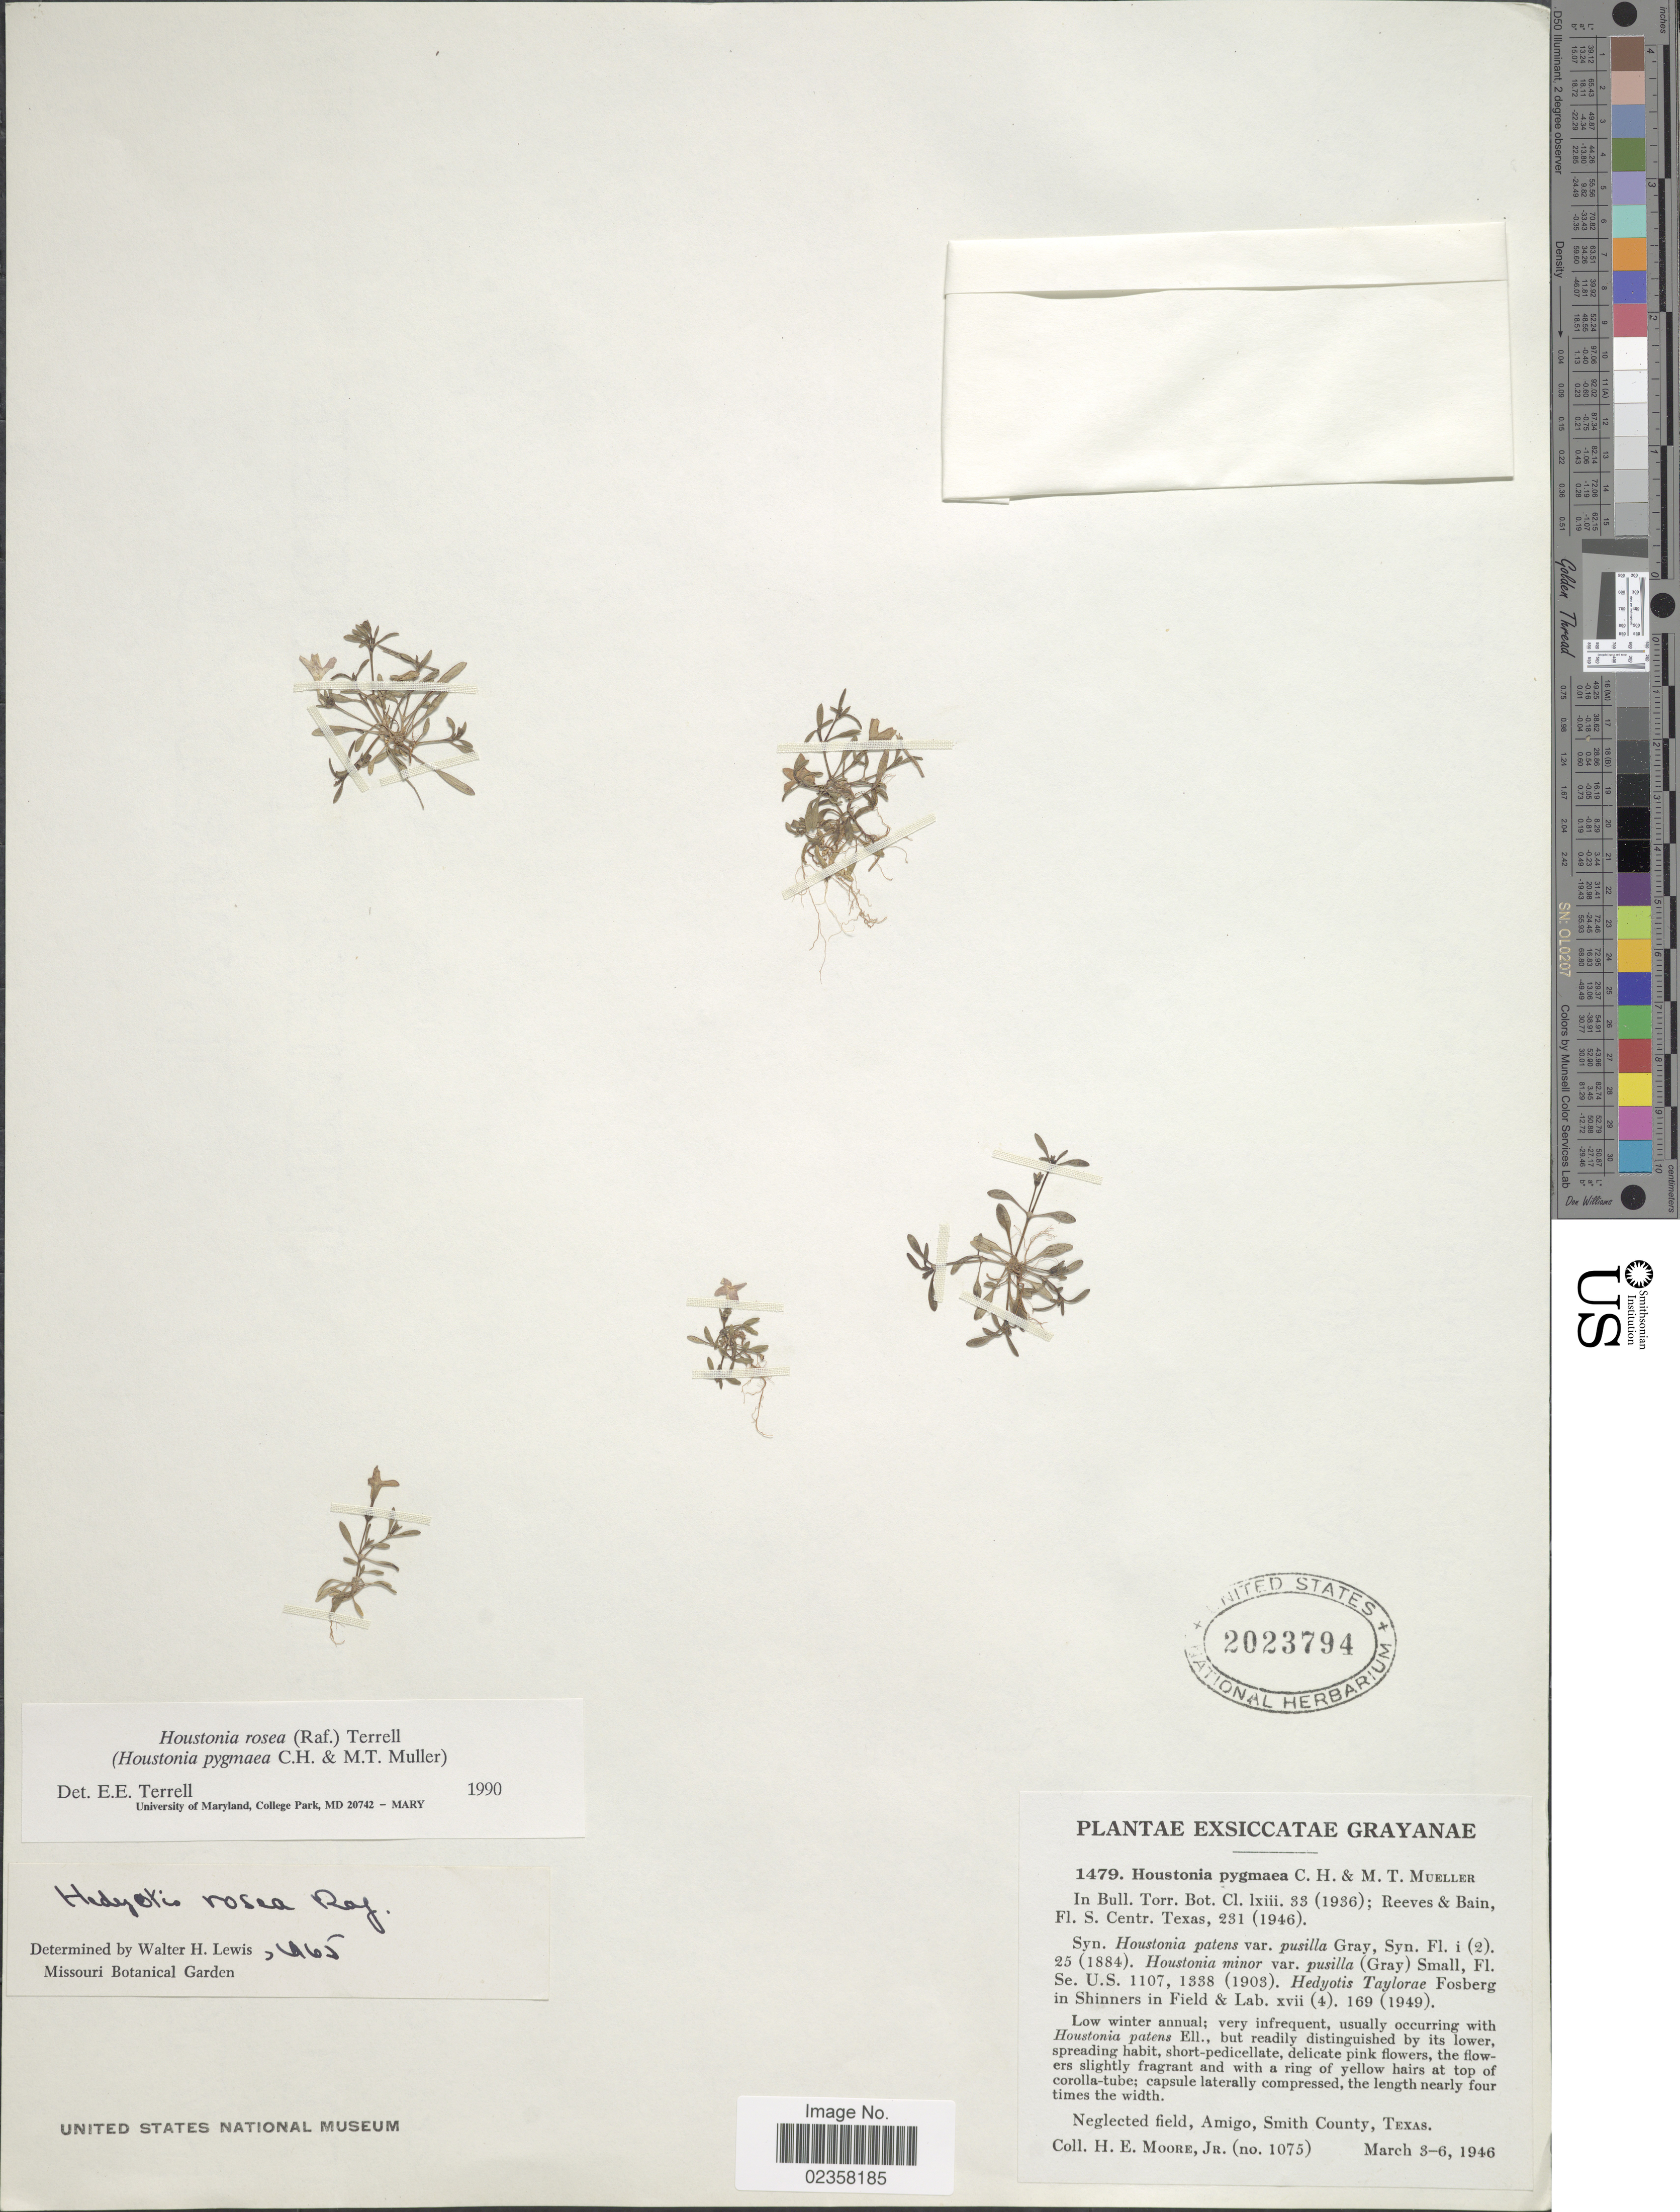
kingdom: Plantae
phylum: Tracheophyta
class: Magnoliopsida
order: Gentianales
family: Rubiaceae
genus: Houstonia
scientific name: Houstonia rosea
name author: (Raf.) Terrell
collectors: H. Moore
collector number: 1075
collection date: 1946-03-03/1946-03-06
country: United States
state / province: Texas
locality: Neglected field, Amigo, Smith County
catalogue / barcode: US 2023794